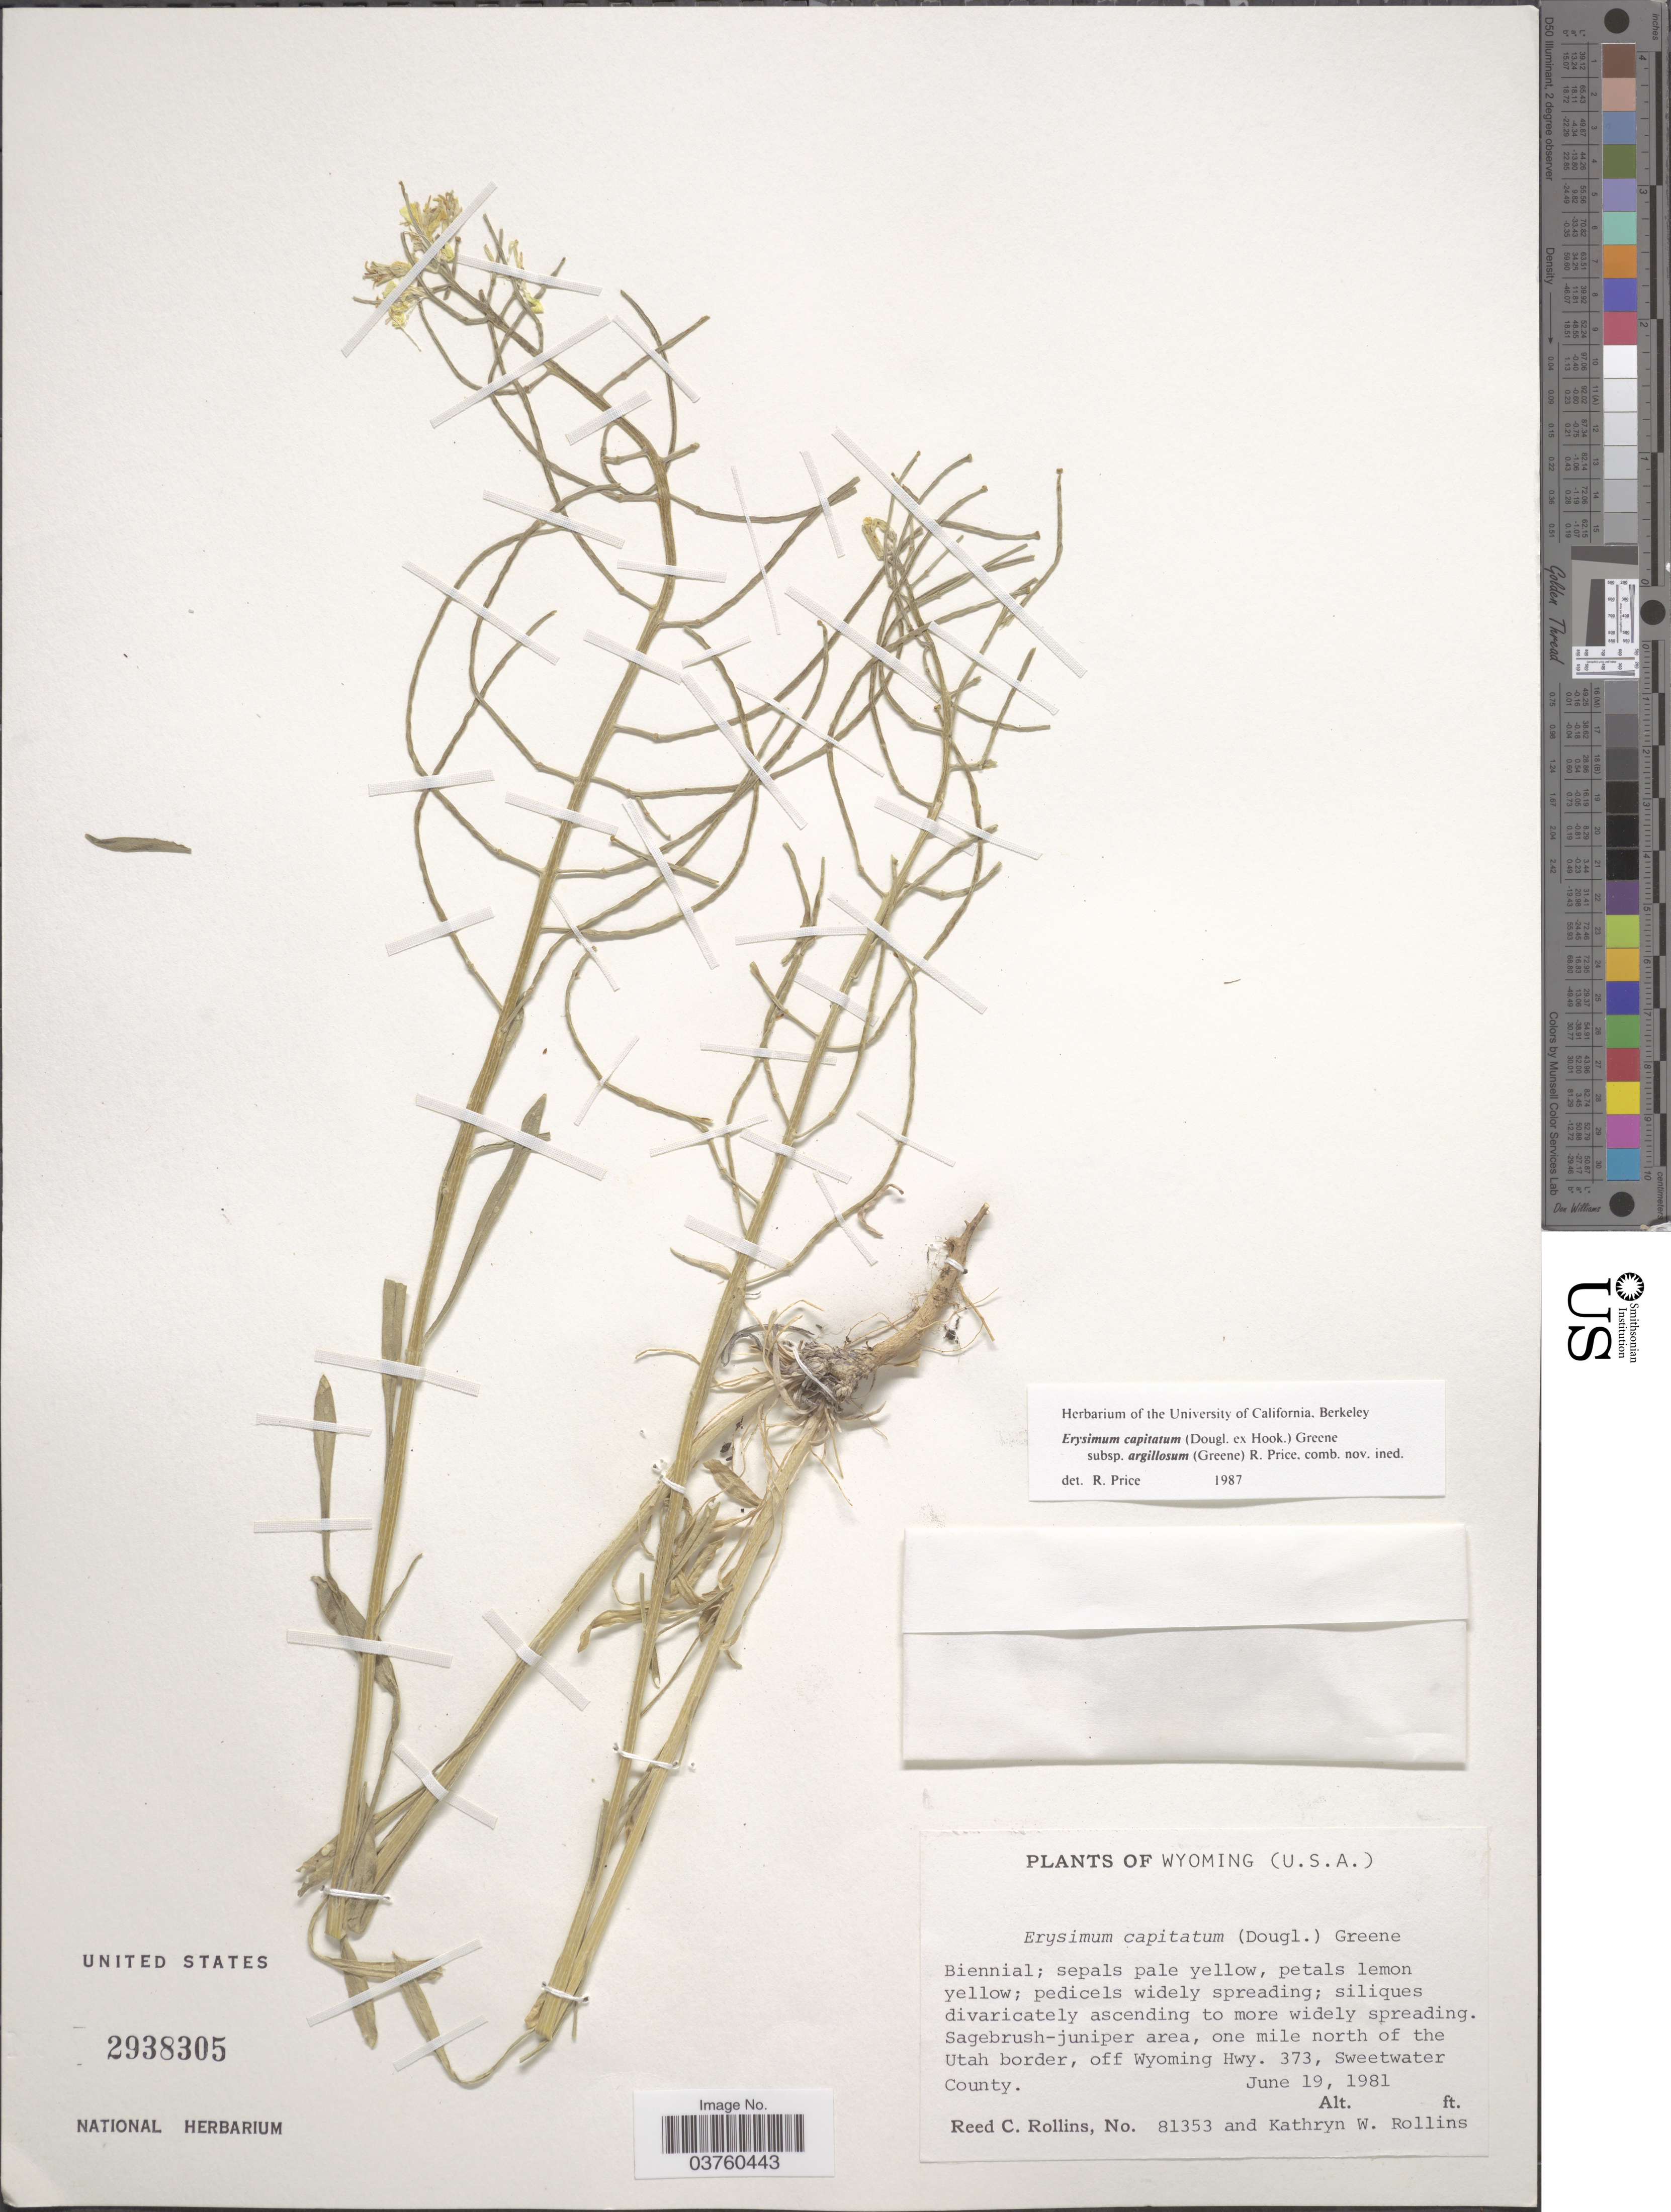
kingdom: Plantae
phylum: Tracheophyta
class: Magnoliopsida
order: Brassicales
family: Brassicaceae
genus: Erysimum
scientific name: Erysimum capitatum subsp. argillosum (Greene) R.A. Price comb. nov. ined.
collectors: R. C. Rollins & K. W. Rollins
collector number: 81353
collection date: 1981-06-19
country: United States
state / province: Wyoming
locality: Sagebrush-juniper area, one mile north of the Utah border, off Wyoming Hwy. 373, Sweetwater County.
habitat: sagebrush juniper area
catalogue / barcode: US 2938305